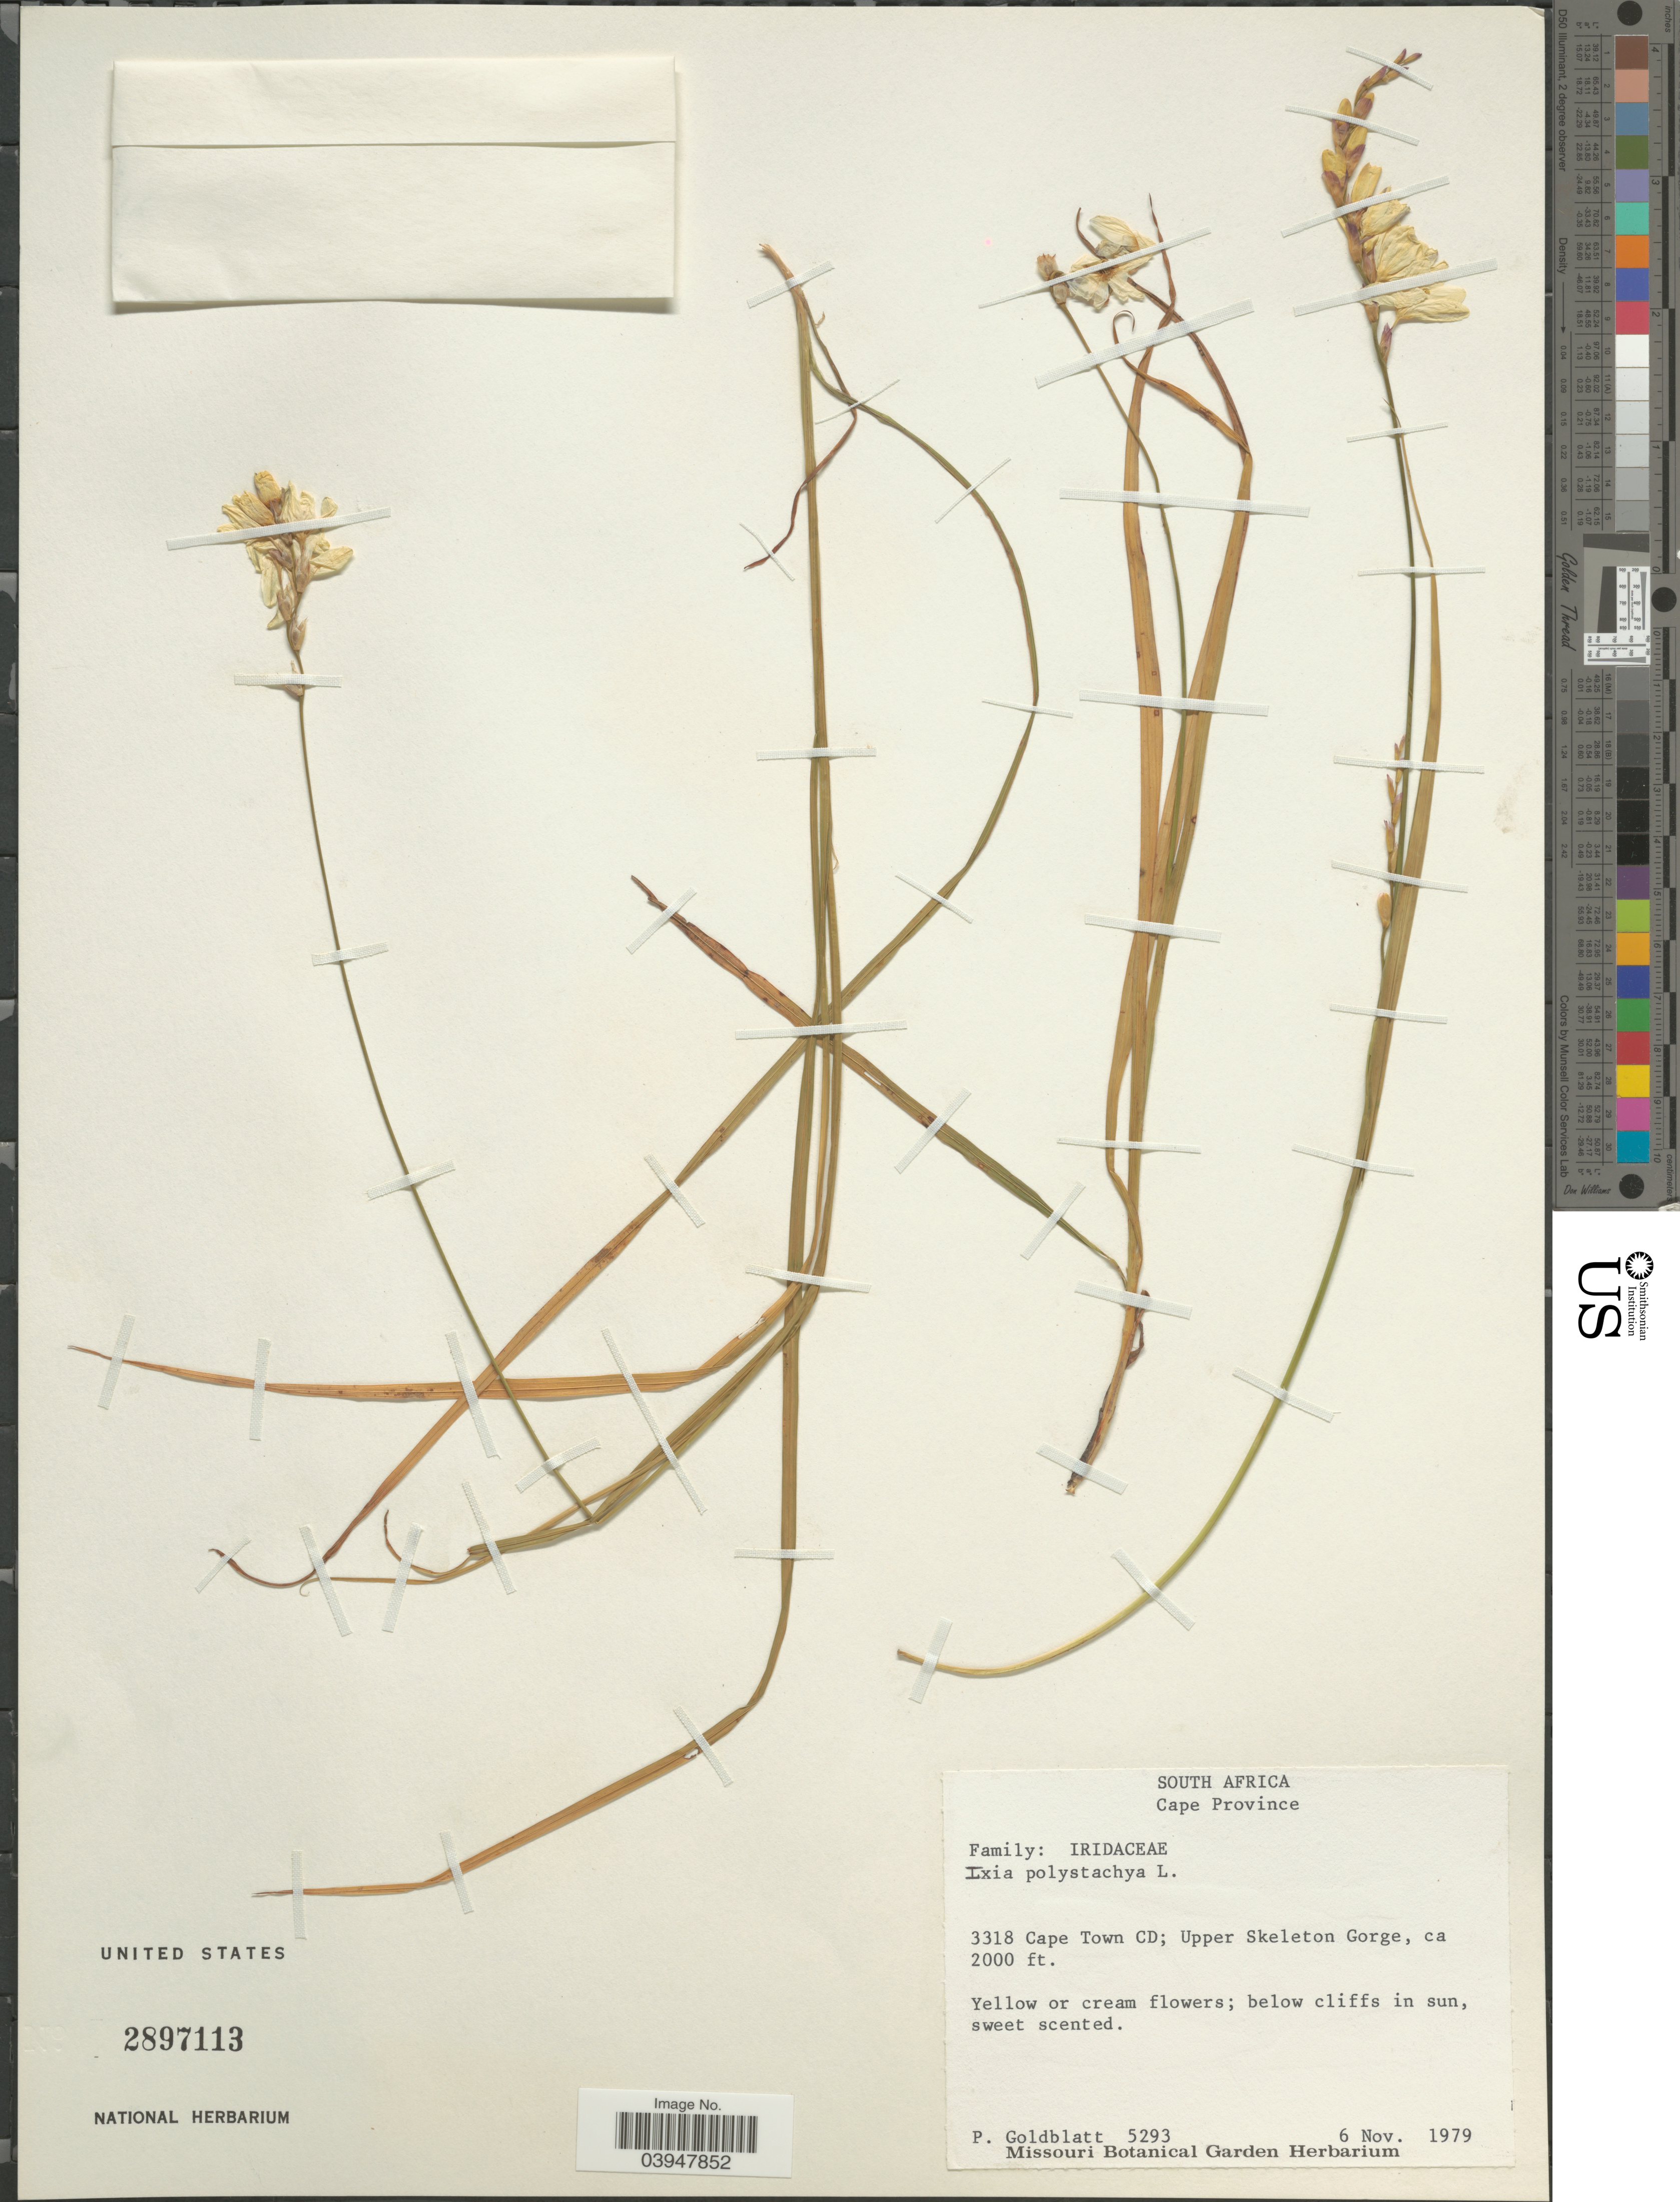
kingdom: Plantae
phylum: Tracheophyta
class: Liliopsida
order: Asparagales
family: Iridaceae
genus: Ixia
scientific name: Ixia polystachya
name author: L.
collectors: P. Goldblatt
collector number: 5293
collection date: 1979-11-06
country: South Africa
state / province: Western Cape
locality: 3318 Cape Town CD; Upper Skeleton Gorge.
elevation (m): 610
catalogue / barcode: US 2897113